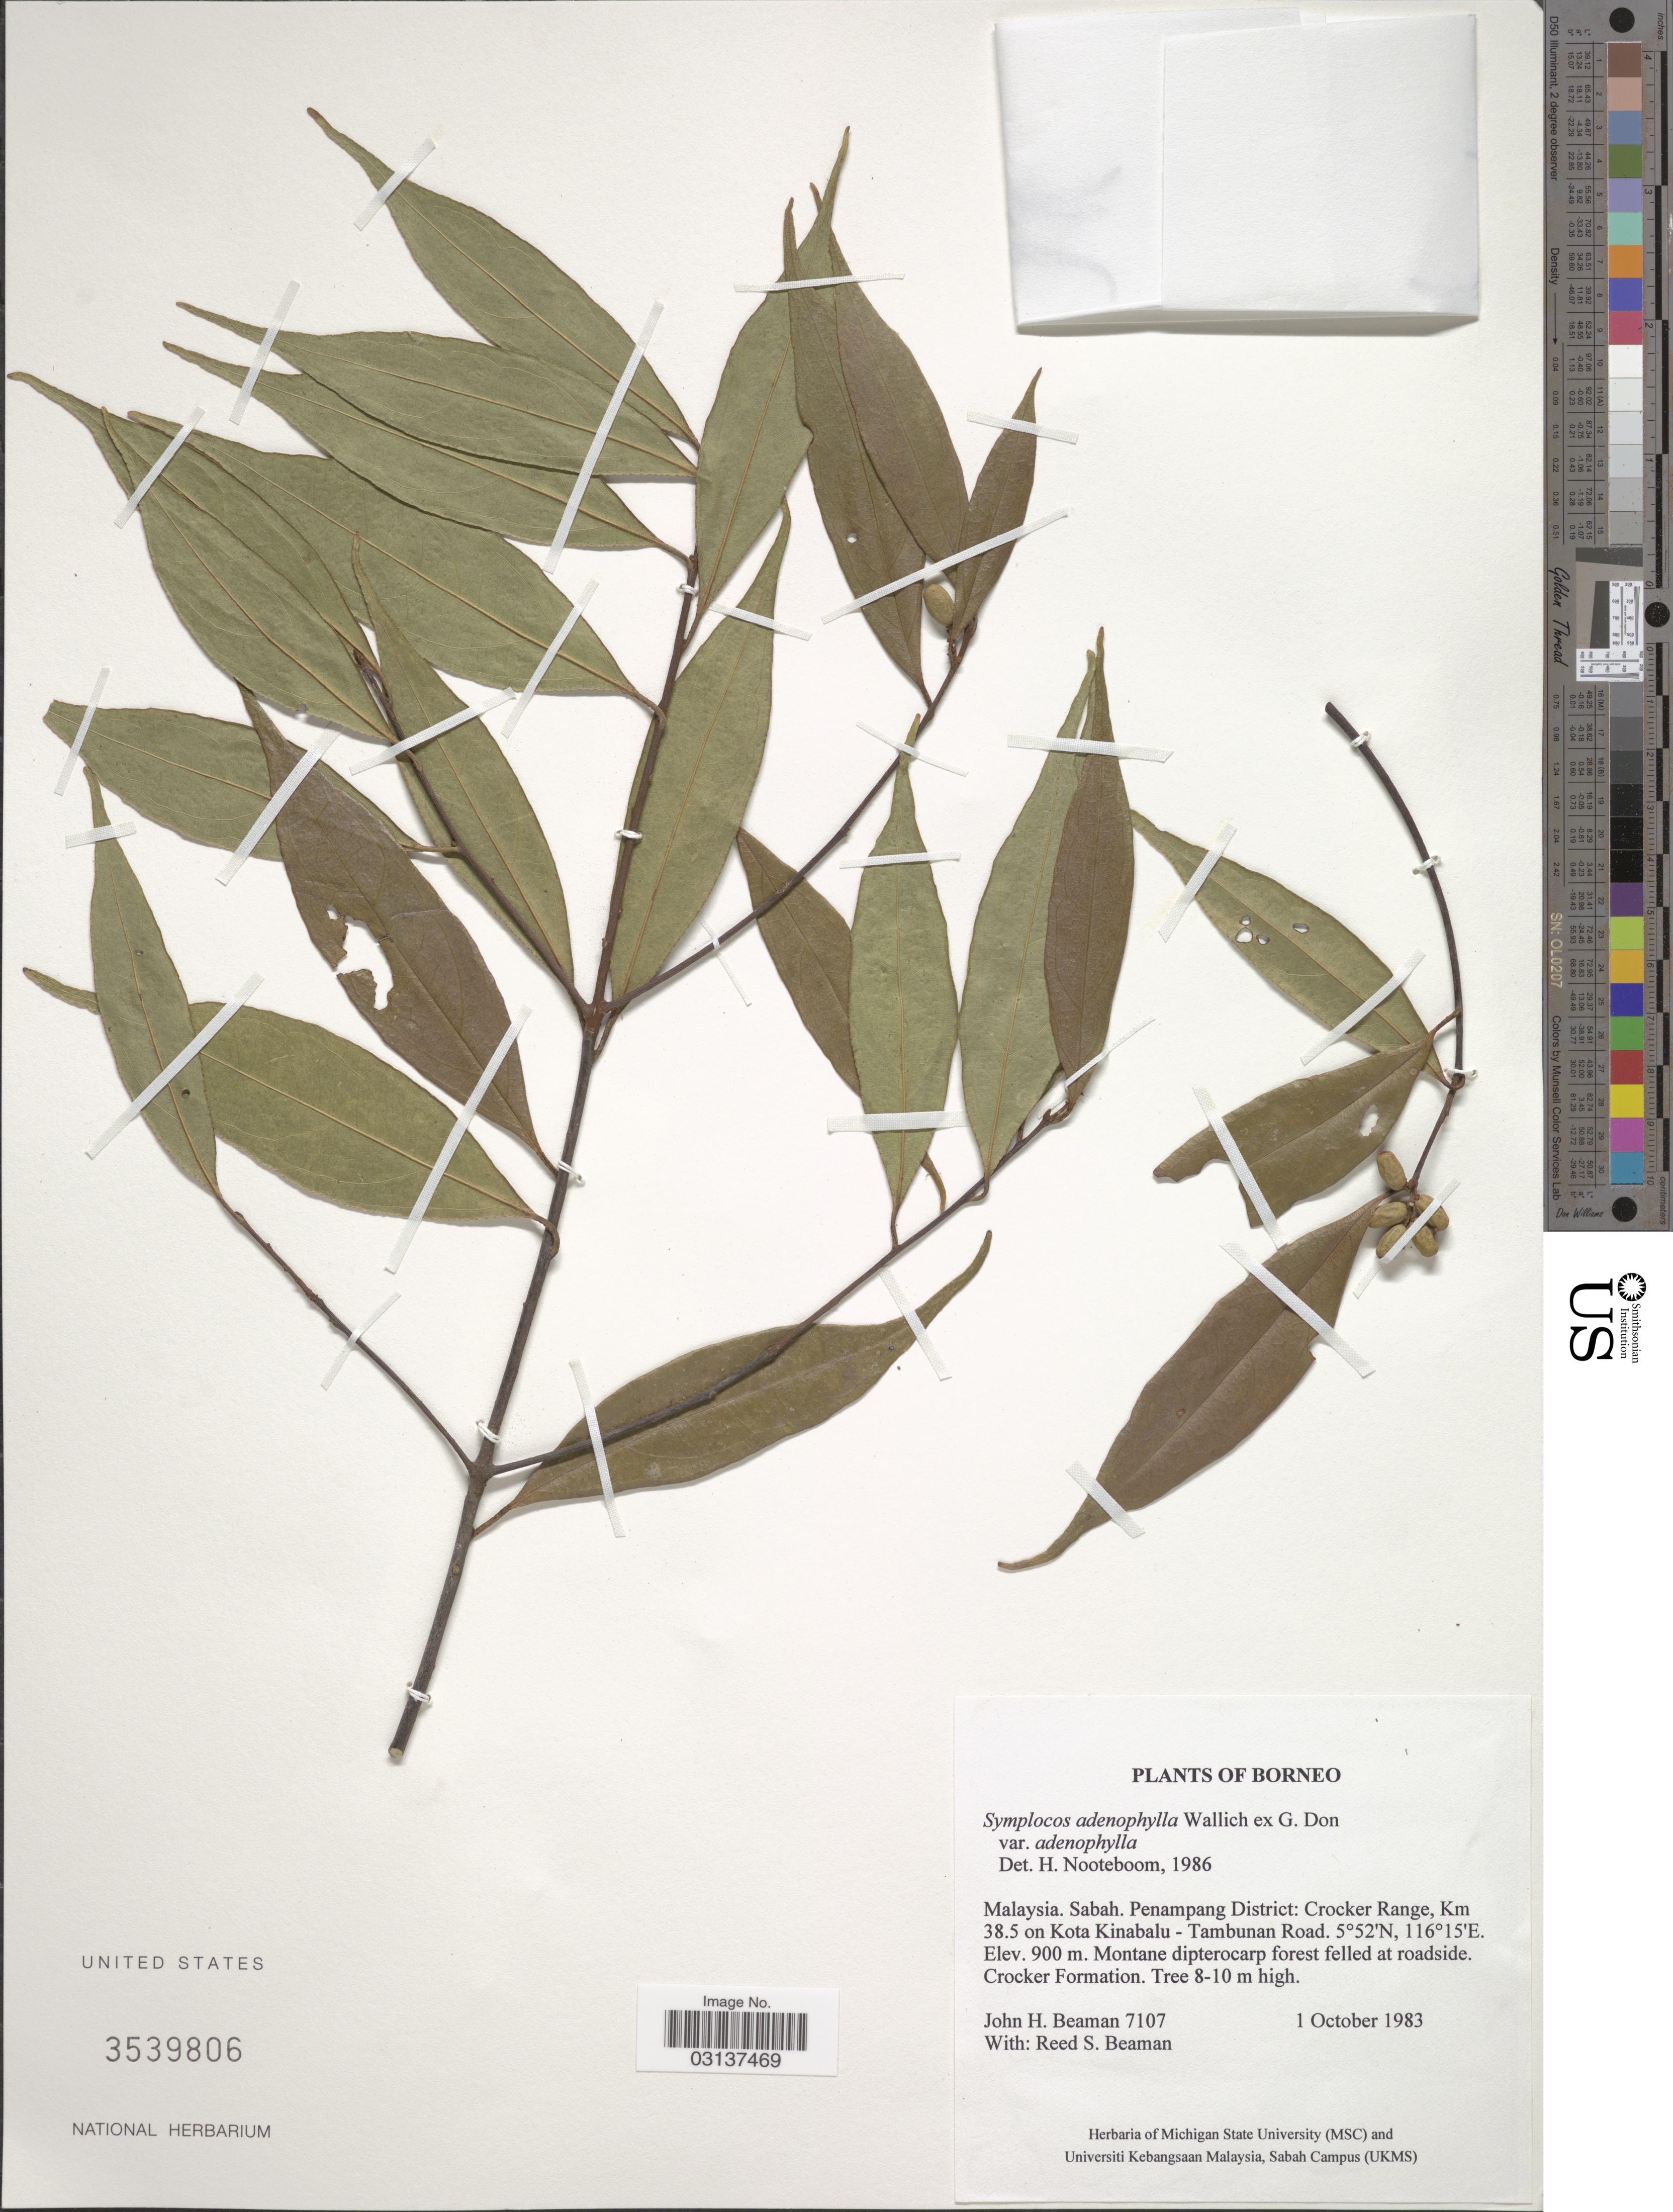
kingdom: Plantae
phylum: Tracheophyta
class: Magnoliopsida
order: Ericales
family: Symplocaceae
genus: Symplocos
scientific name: Symplocos adenophylla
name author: Wall. ex G. Don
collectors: J. H. Beaman & R. S. Beaman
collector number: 7107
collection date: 1983-10-01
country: Malaysia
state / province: Sabah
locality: Borneo, Penampang District: Crocker Range, Km 38.5 on Kota Kinabalu-Tambunan Road.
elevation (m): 900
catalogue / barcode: US 3539806